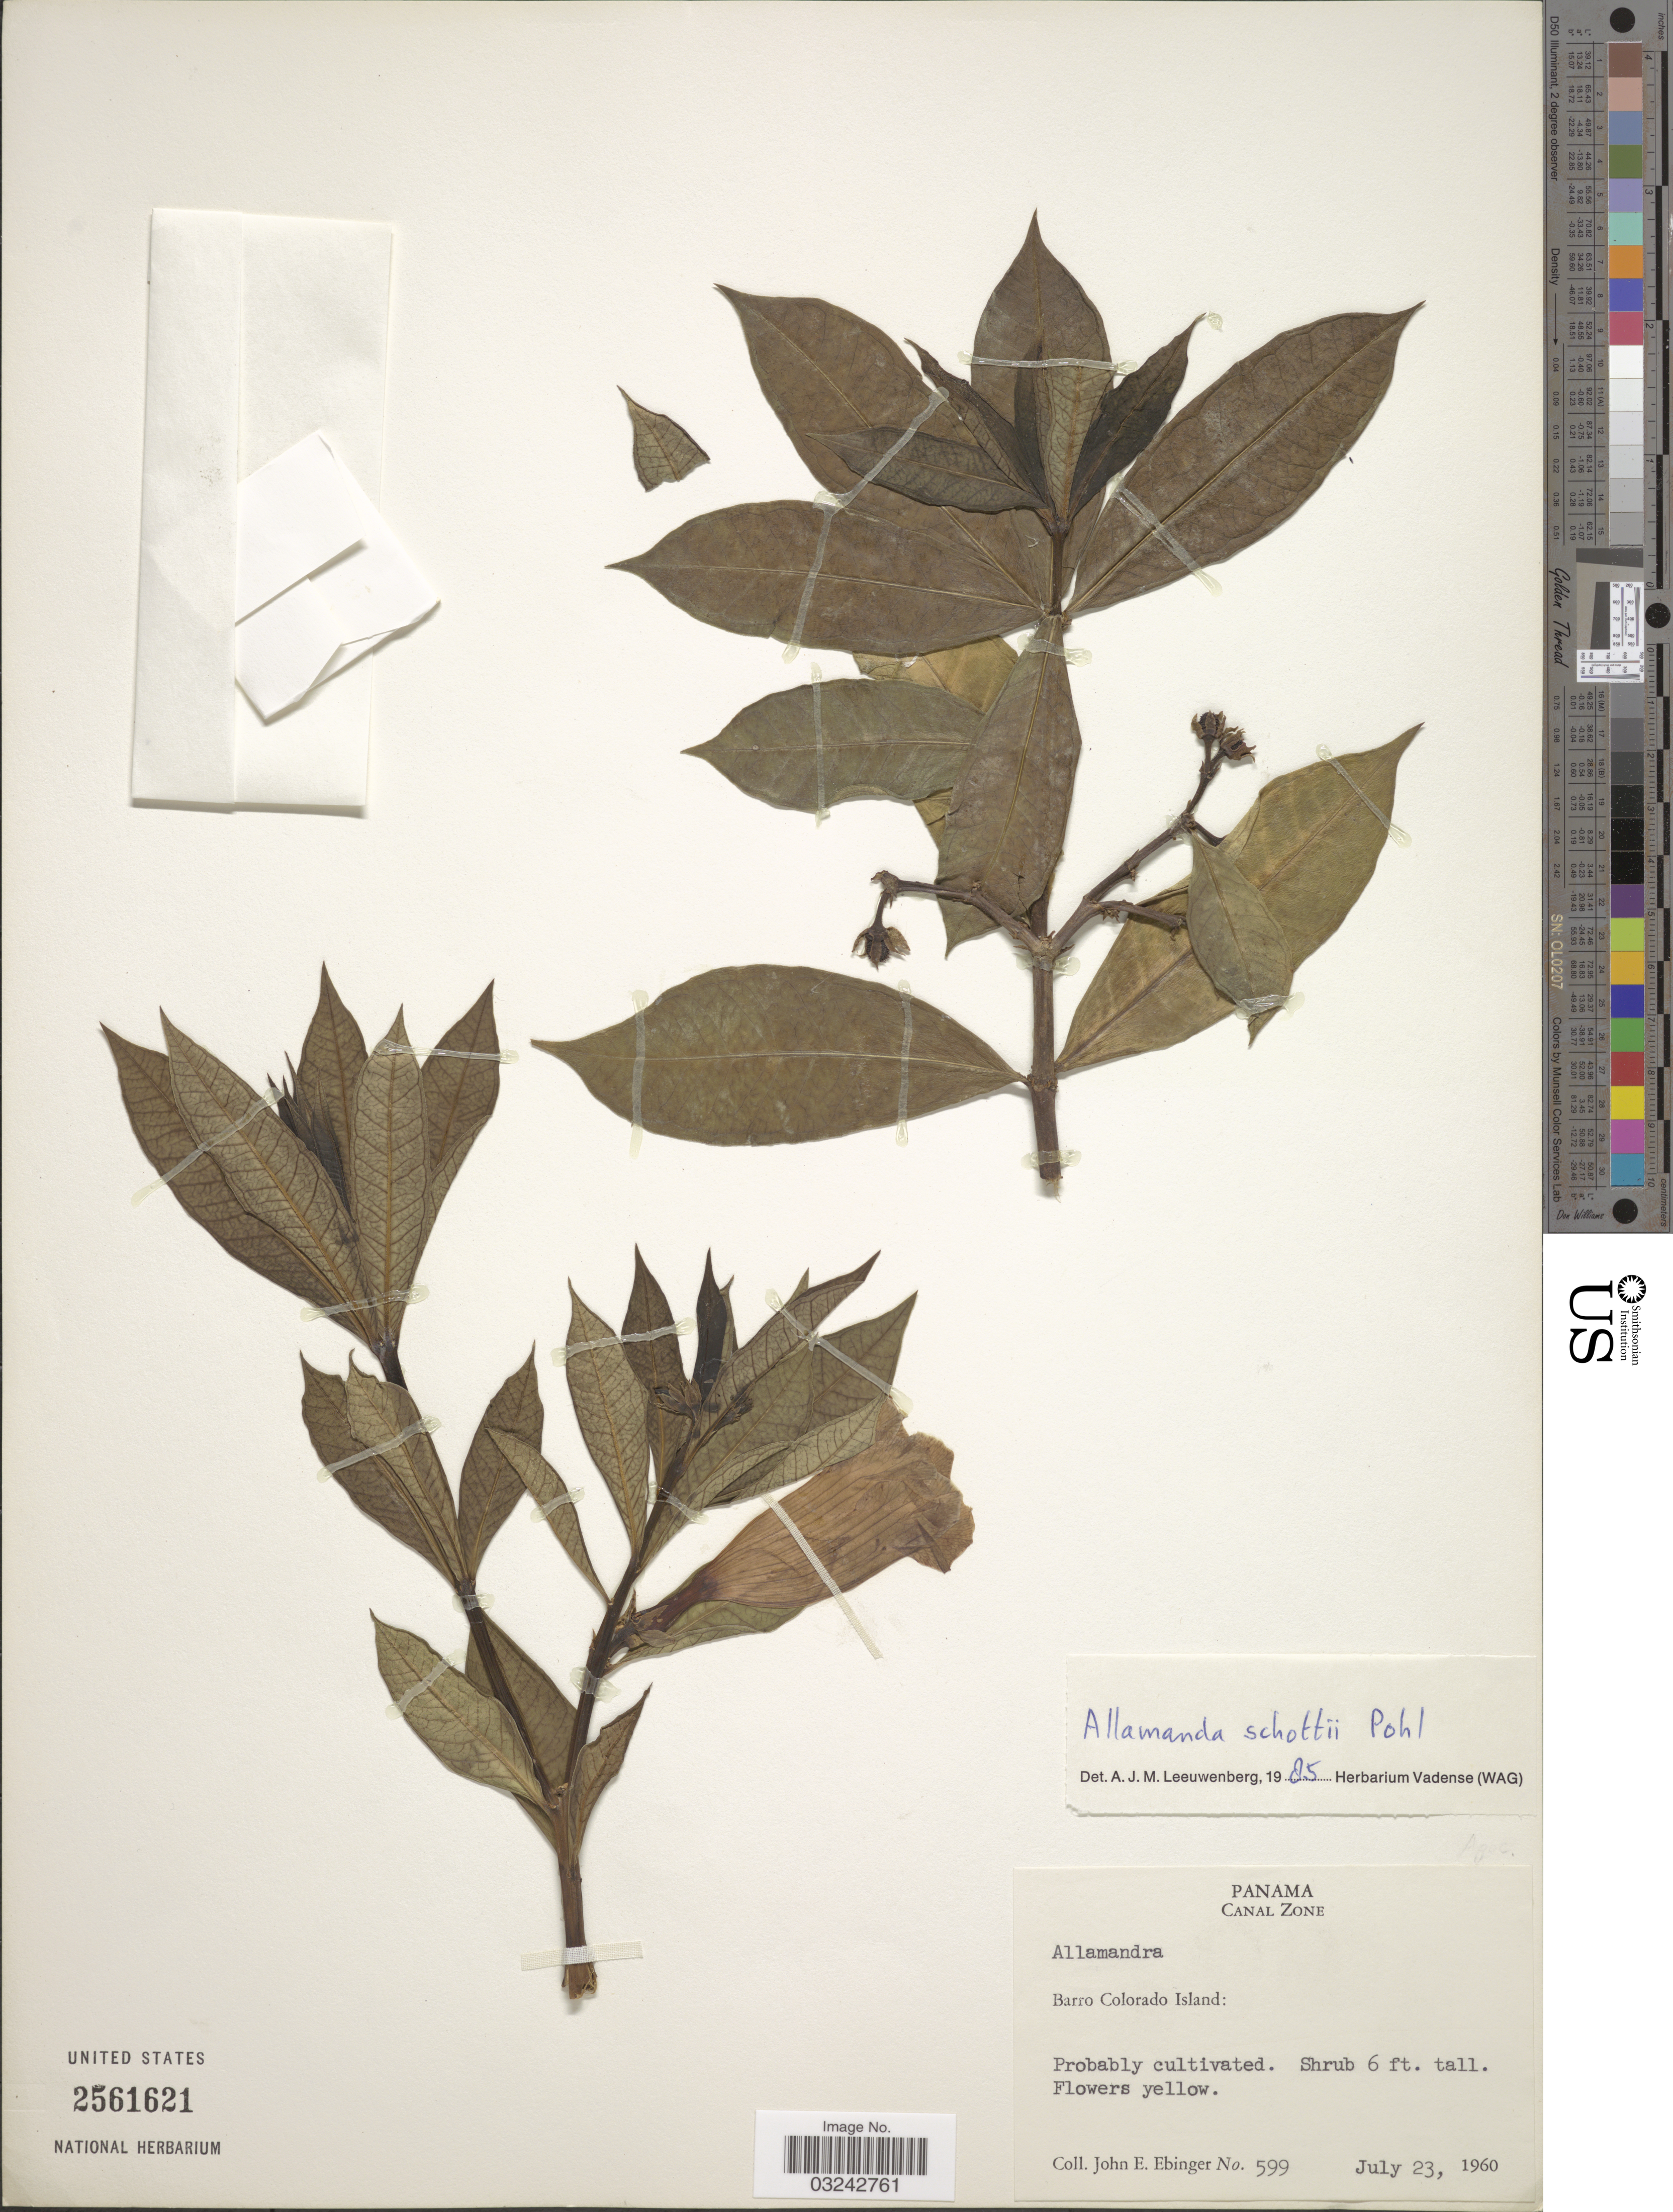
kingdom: Plantae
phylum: Tracheophyta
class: Magnoliopsida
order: Gentianales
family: Apocynaceae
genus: Allamanda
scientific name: Allamanda schottii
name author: Pohl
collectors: J. Ebinger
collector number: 599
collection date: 1960-07-23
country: Panama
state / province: Panamá Oeste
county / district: Canal Zone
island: Barro Colorado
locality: Canal Zone. Barro Colorado Island.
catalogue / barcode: US 2561621